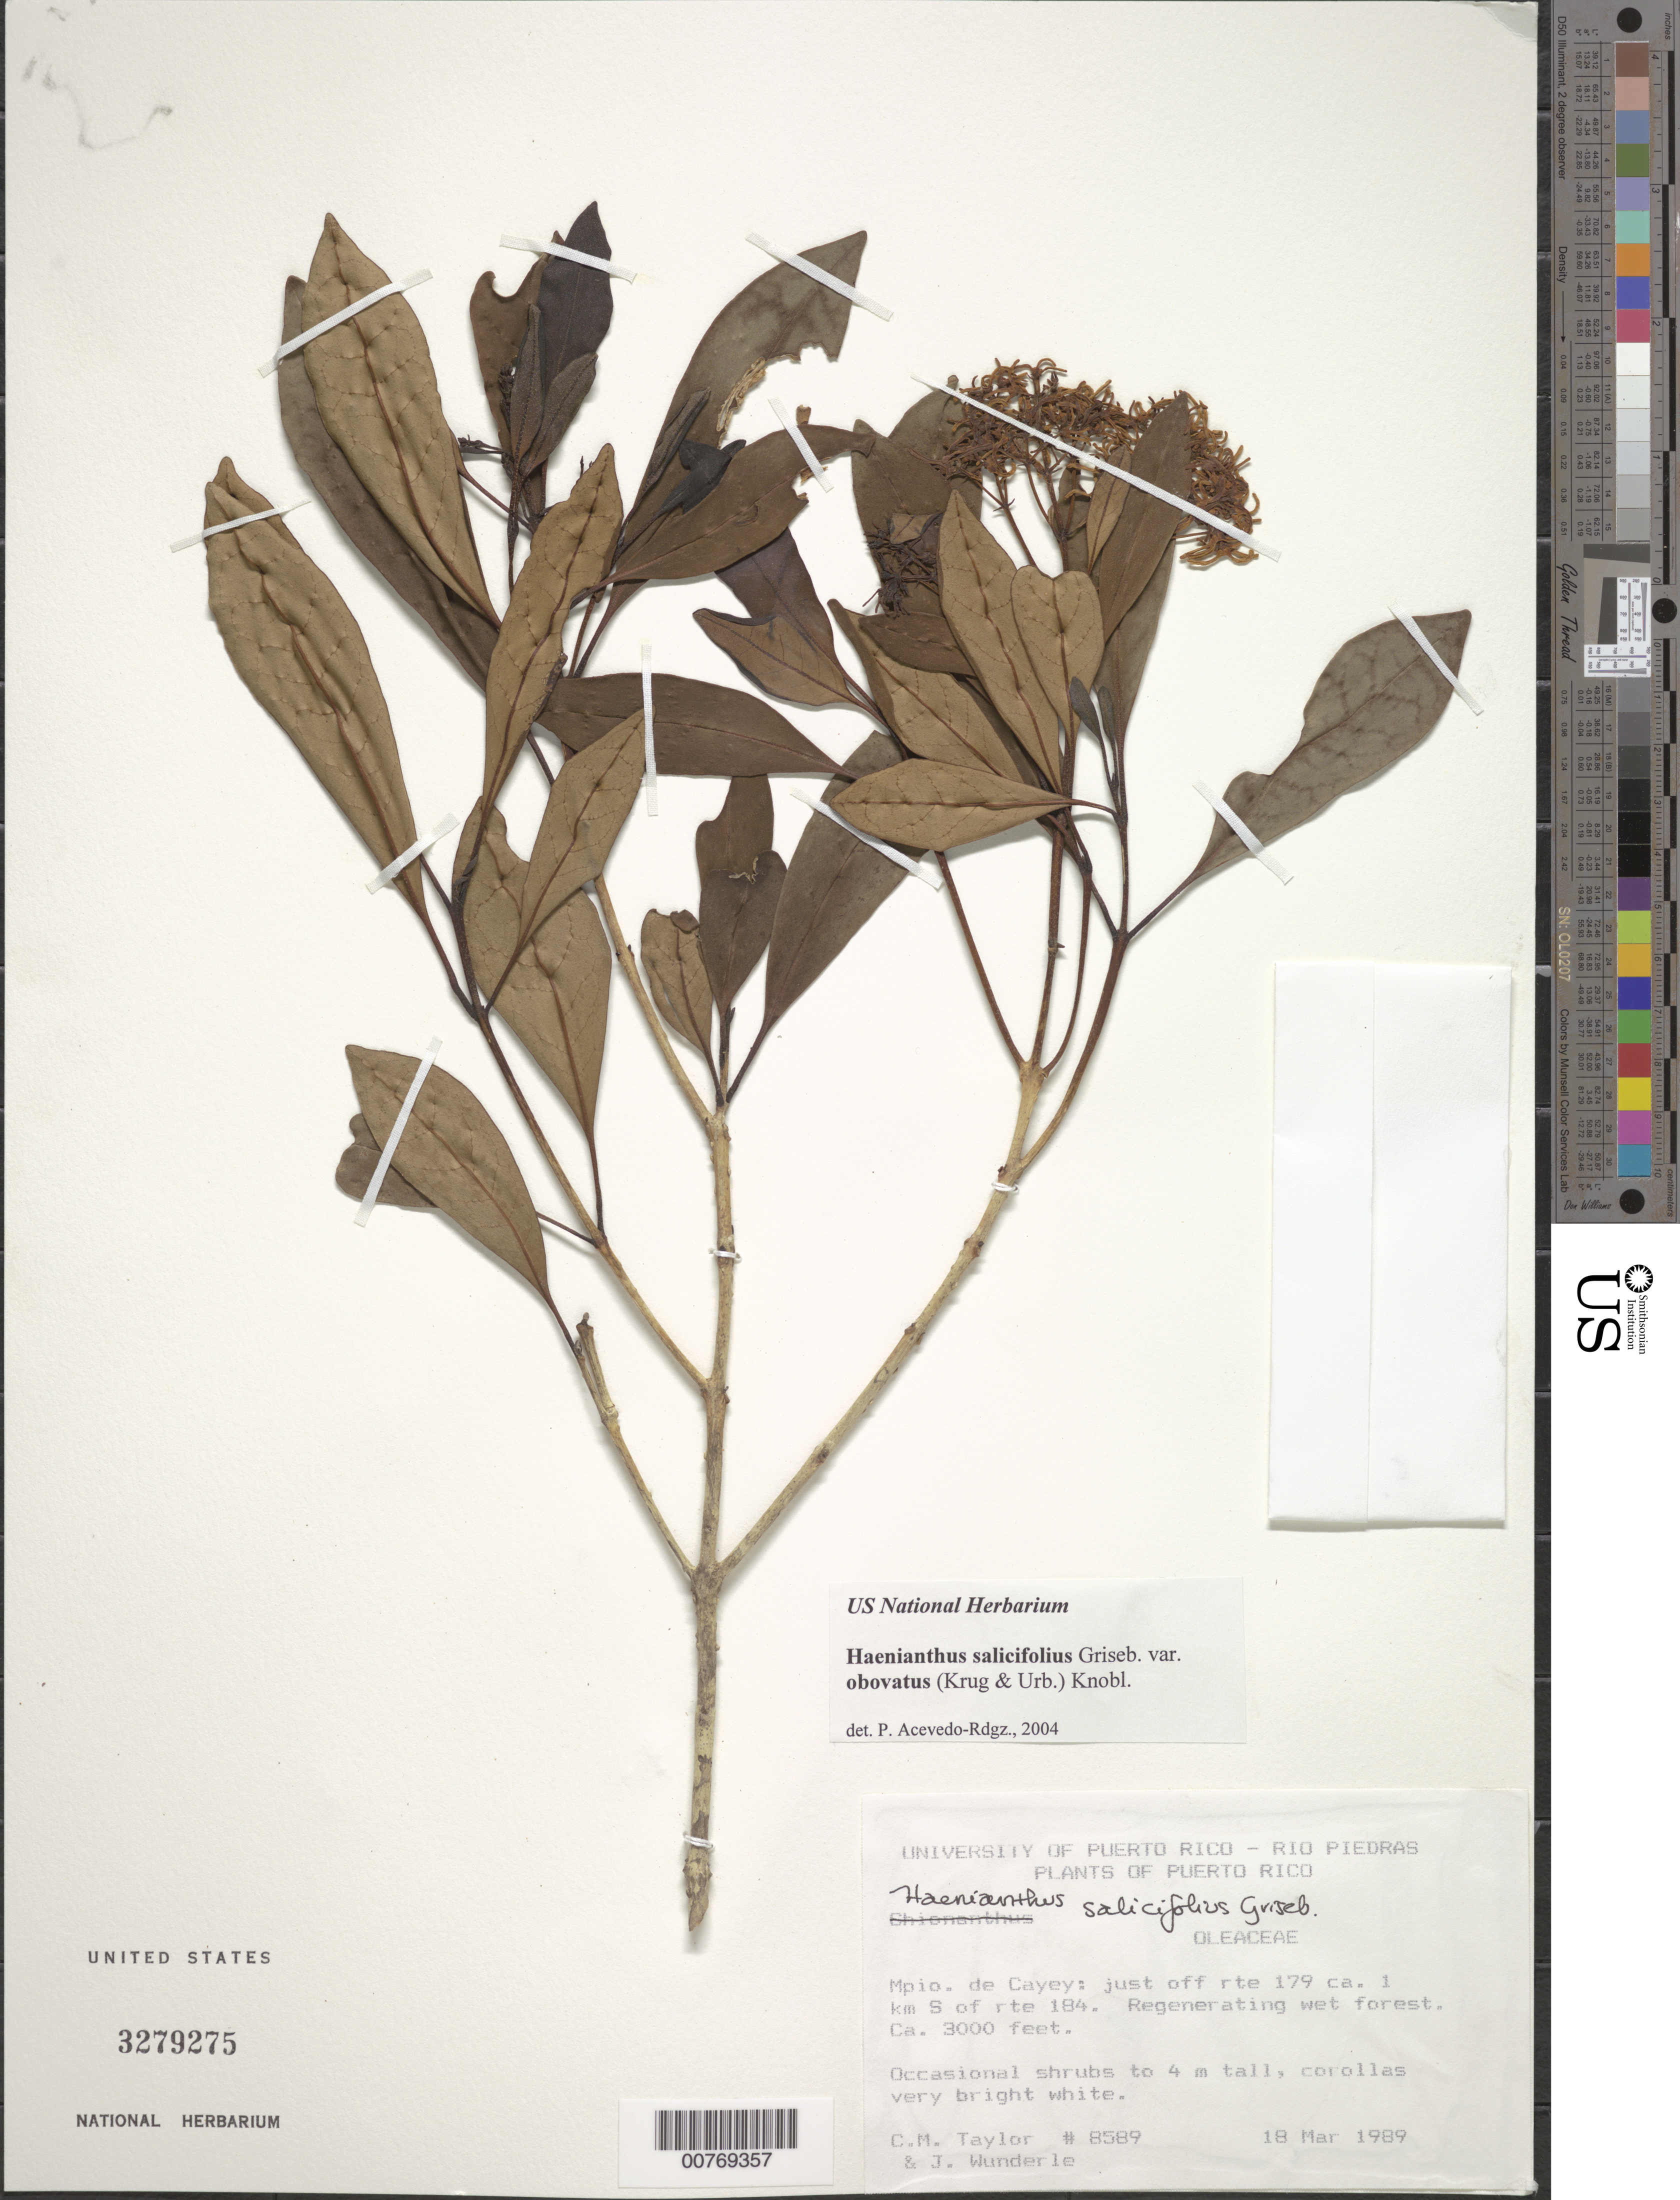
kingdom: Plantae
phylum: Tracheophyta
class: Magnoliopsida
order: Lamiales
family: Oleaceae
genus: Haenianthus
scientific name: Haenianthus salicifolius var. obovatus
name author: (Krug & Urb.) Knobl.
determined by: Acevedo-Rodríguez, P., (BOT), Smithsonian Institution - National Museum of Natural History (UNITED STATES)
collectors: C. M. Taylor & J. Wunderle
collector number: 8589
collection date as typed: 18 Mar 1989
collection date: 1989-03-18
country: Puerto Rico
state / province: Cayey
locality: Mpio. De Cayey: just off rte 179, ca. 1 km south of rte 184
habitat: Regenerating wet forest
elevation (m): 914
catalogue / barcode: US 3279275